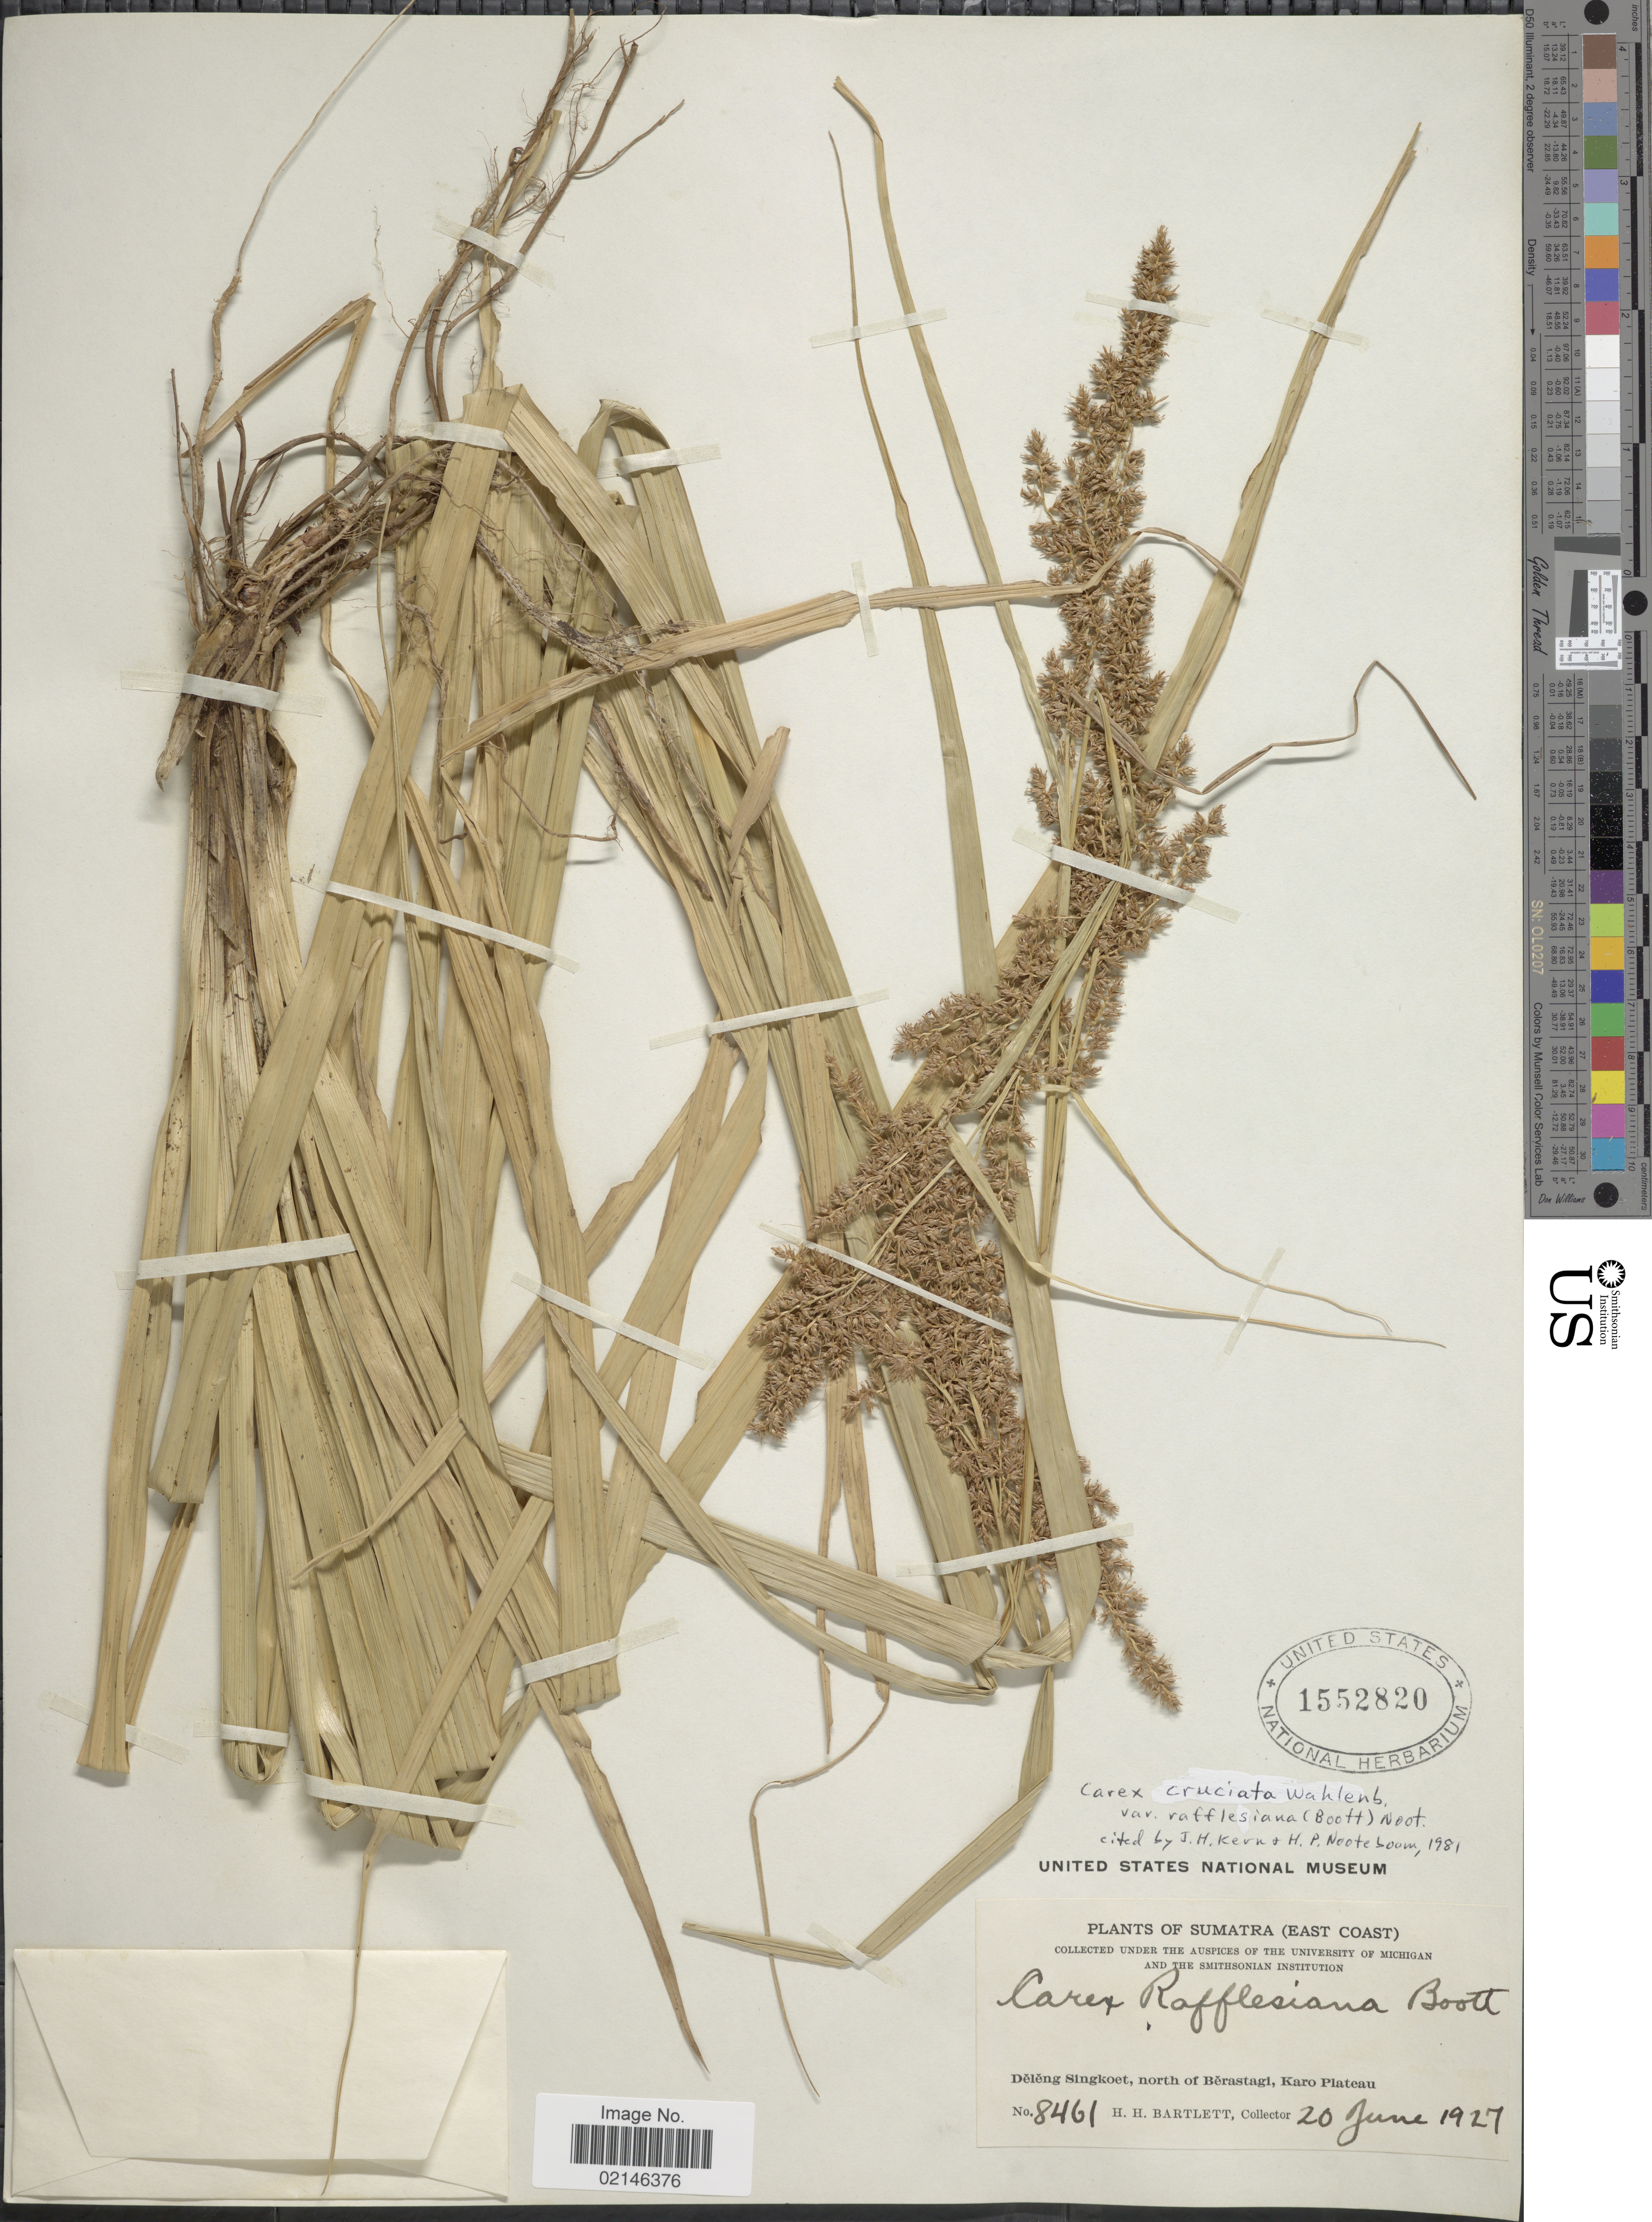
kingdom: Plantae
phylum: Tracheophyta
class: Liliopsida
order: Poales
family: Cyperaceae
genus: Carex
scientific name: Carex rafflesiana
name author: Boott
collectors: H. H. Bartlett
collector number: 8461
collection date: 1927-06-20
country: Indonesia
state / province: Sumatra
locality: Sumatra (East Coast). Deleng Singkoet, north of Berastagi, Karo Plateau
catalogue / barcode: US 1552820